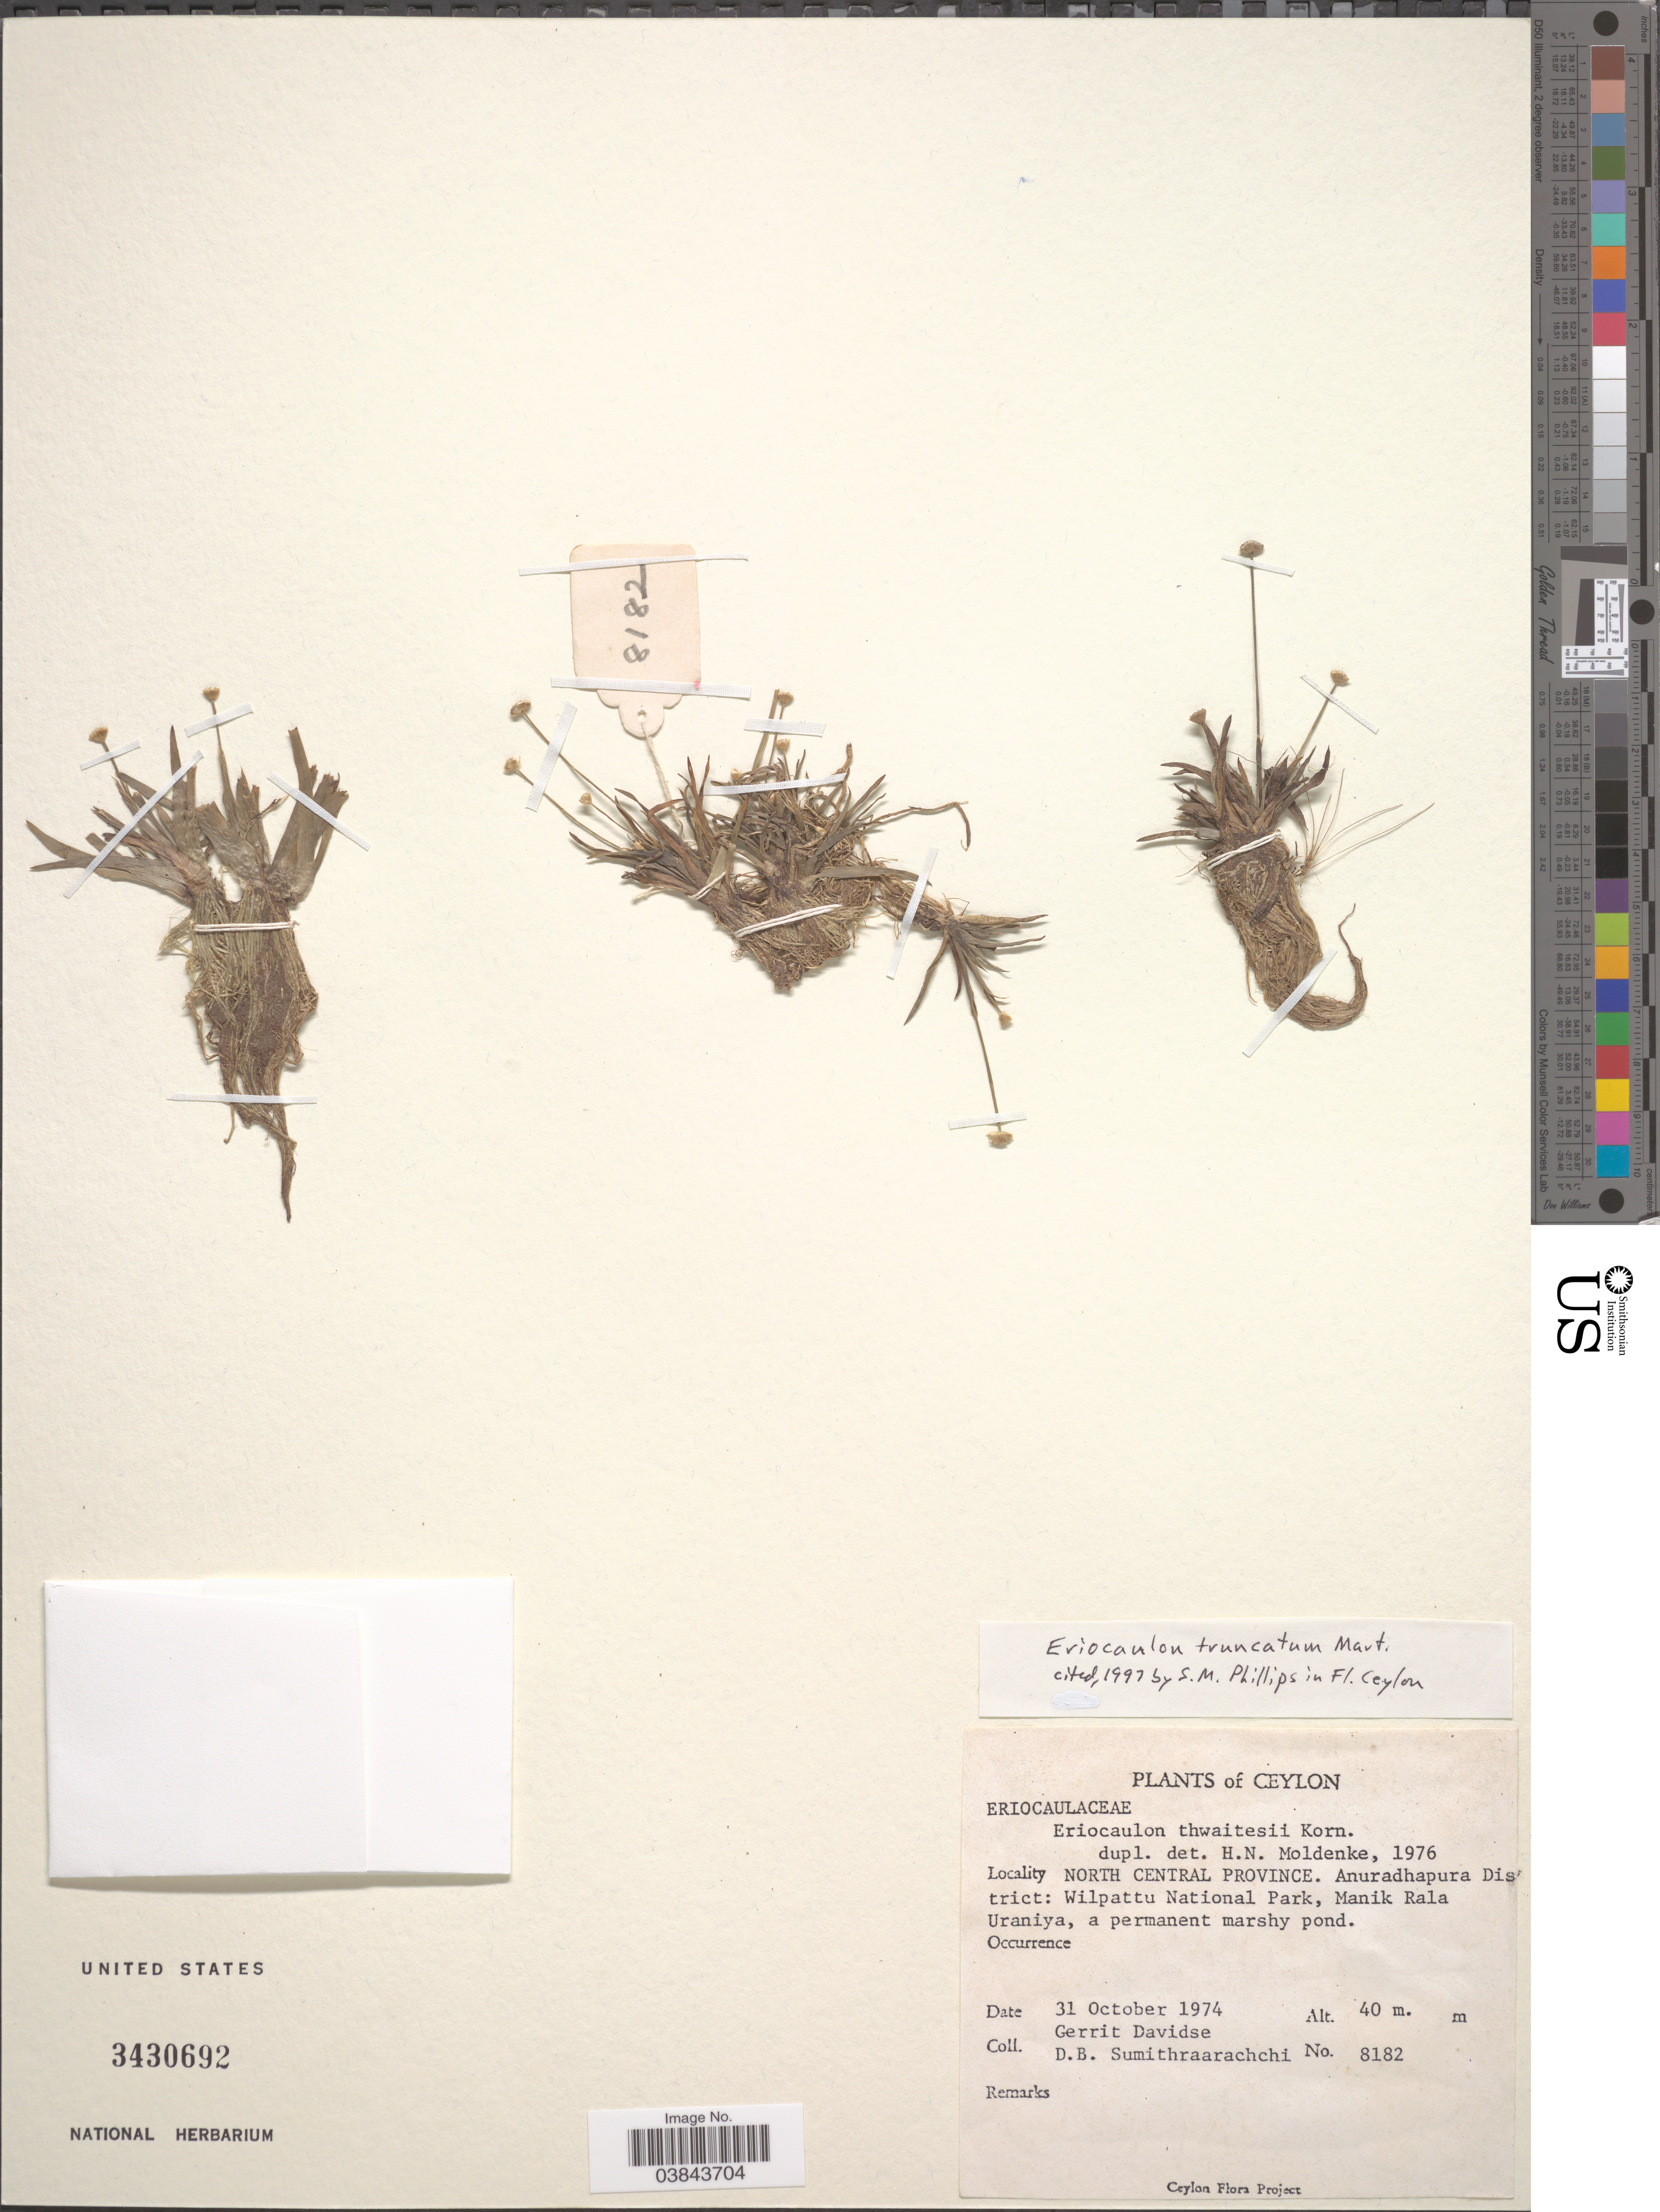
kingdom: Plantae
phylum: Tracheophyta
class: Liliopsida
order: Poales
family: Eriocaulaceae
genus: Eriocaulon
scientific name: Eriocaulon truncatum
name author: Buch.-Ham. ex Mart.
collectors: G. Davidse & D. B. Sumithraarachchi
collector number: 8182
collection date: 1974-10-31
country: Sri Lanka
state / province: North Central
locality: Ceylon. North Central Province. Anuradhapura District: Wilpattu National Park, Manik Rala Uraniya.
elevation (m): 40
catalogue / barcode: US 3430692